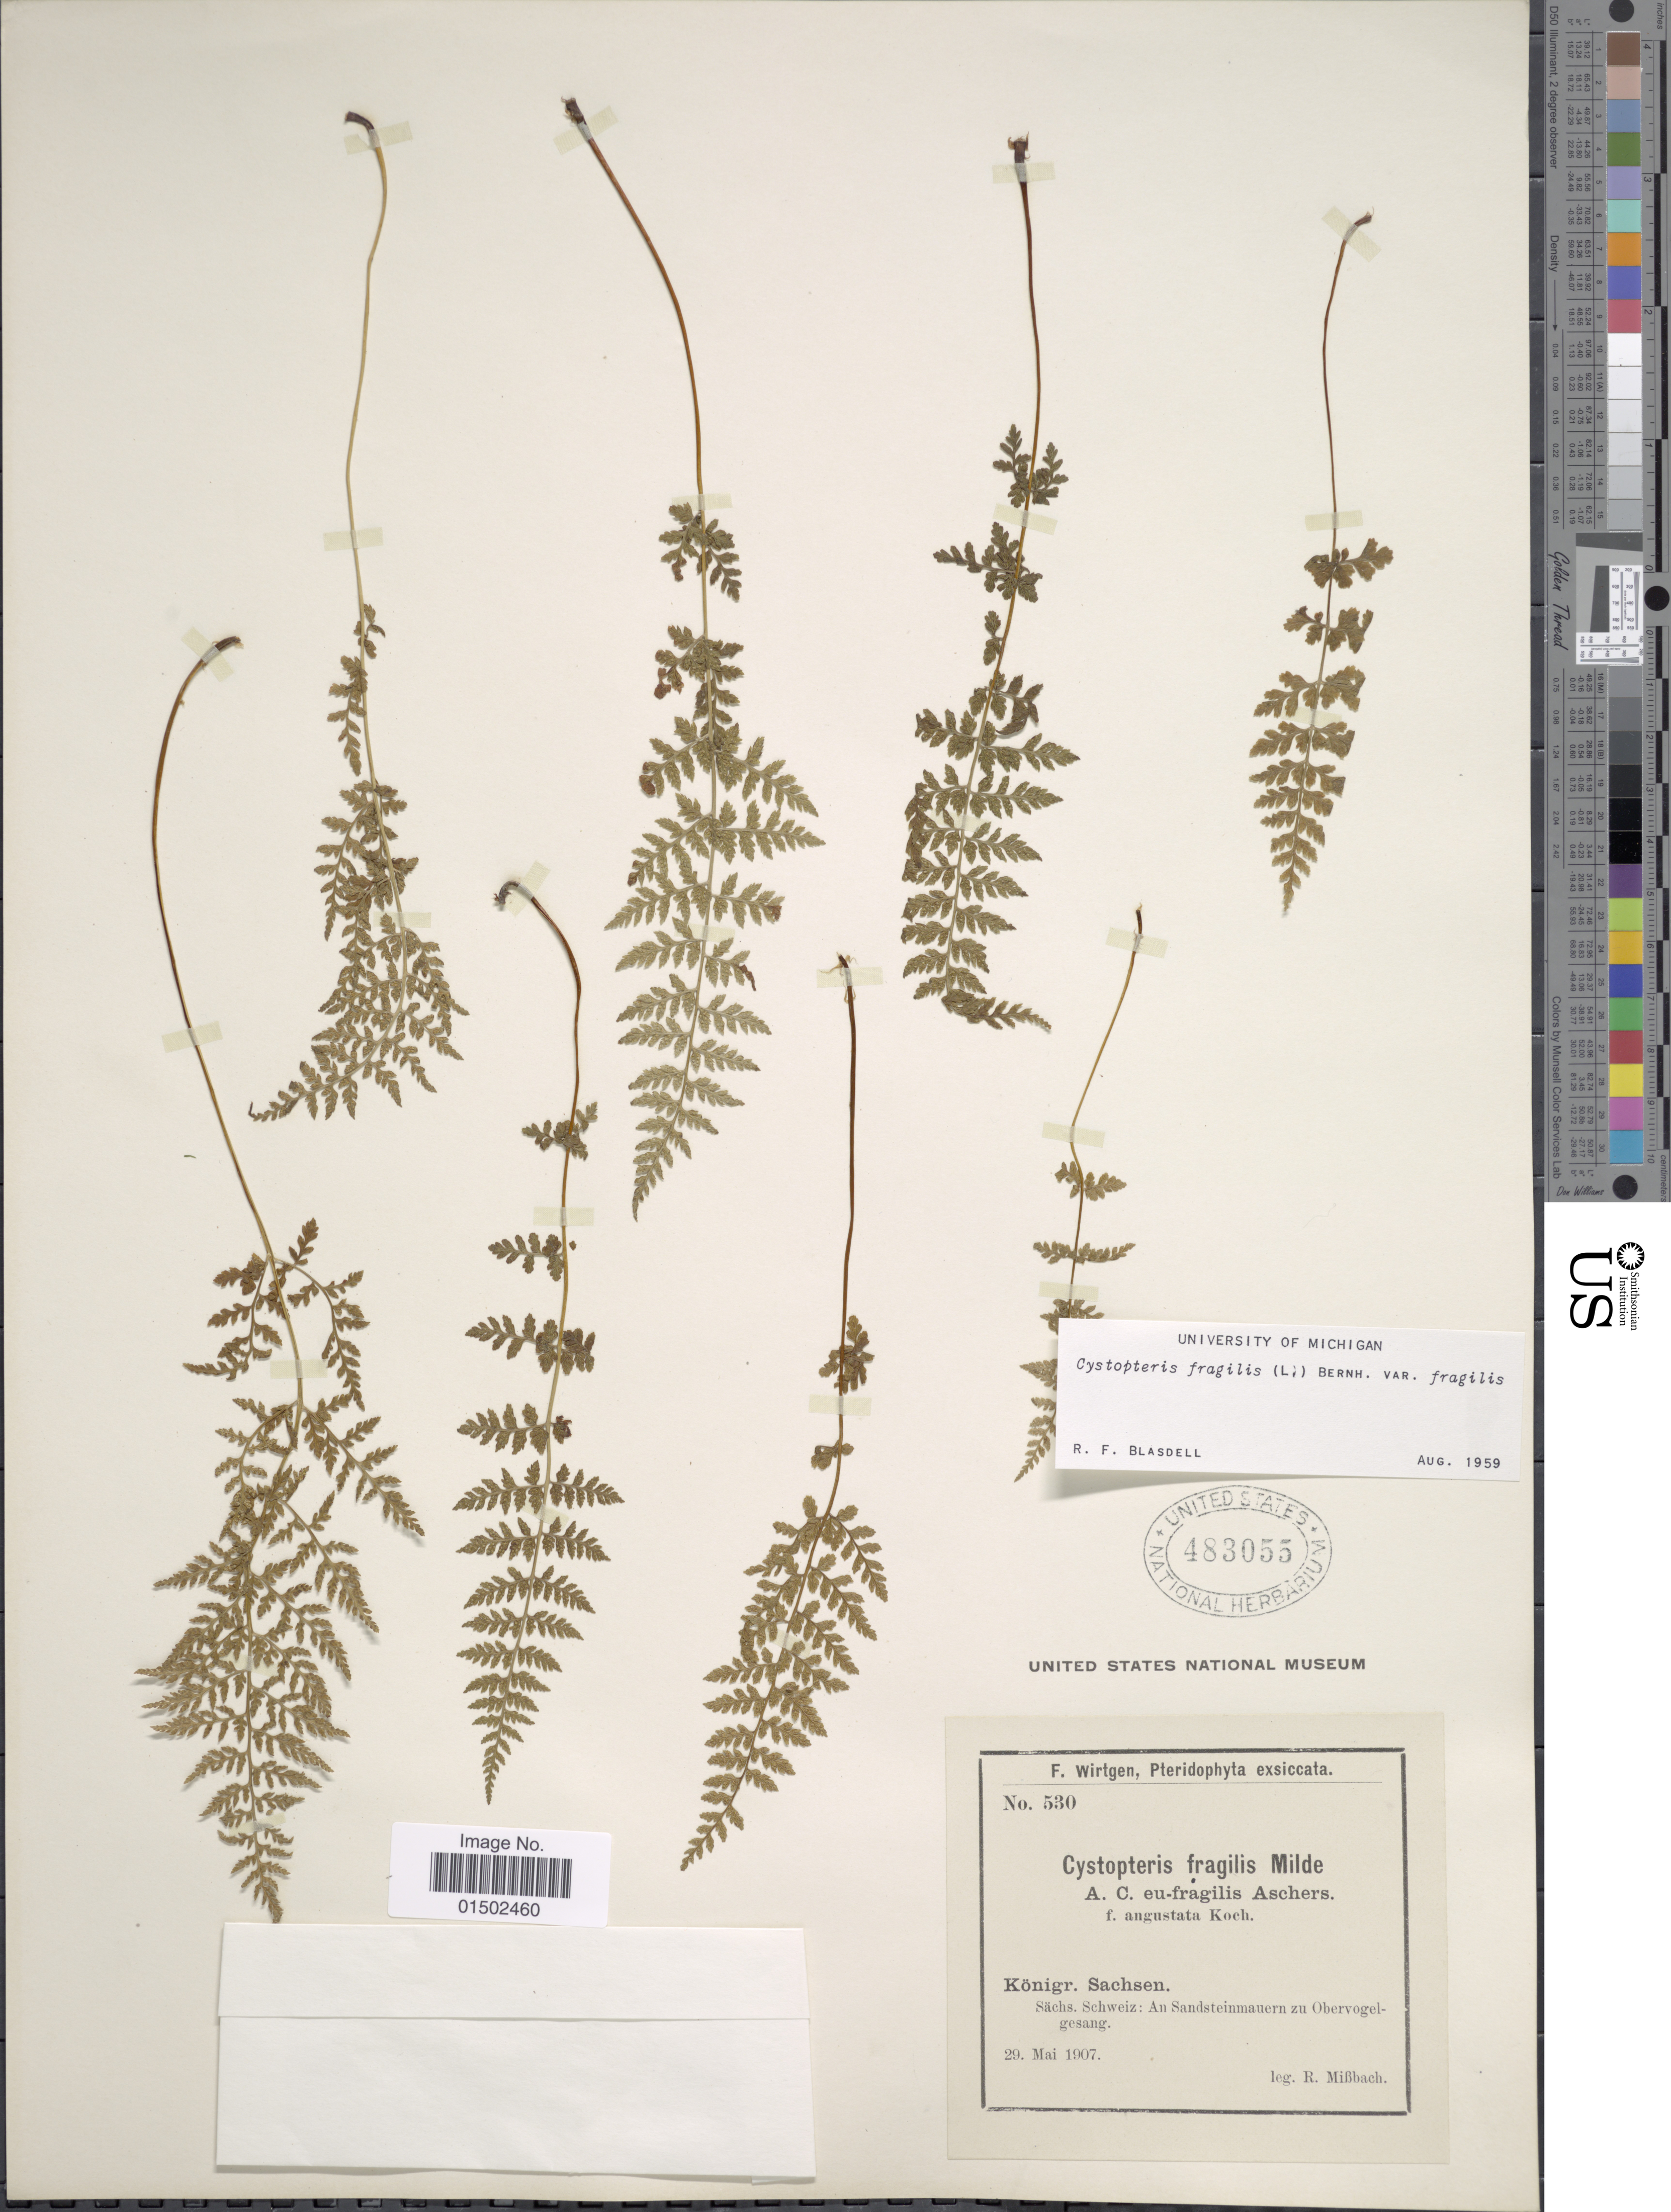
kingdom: Plantae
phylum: Tracheophyta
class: Polypodiopsida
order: Polypodiales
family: Cystopteridaceae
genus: Cystopteris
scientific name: Cystopteris fragilis var. fragilis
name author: (L.) Bernh.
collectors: R. Mibbach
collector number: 530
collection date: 1907-05-29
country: Germany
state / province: Sachsen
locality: Konigr, Sachs. Schweiz: An Sandsteinmauern zu Obervogelgesang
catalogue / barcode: US 483055